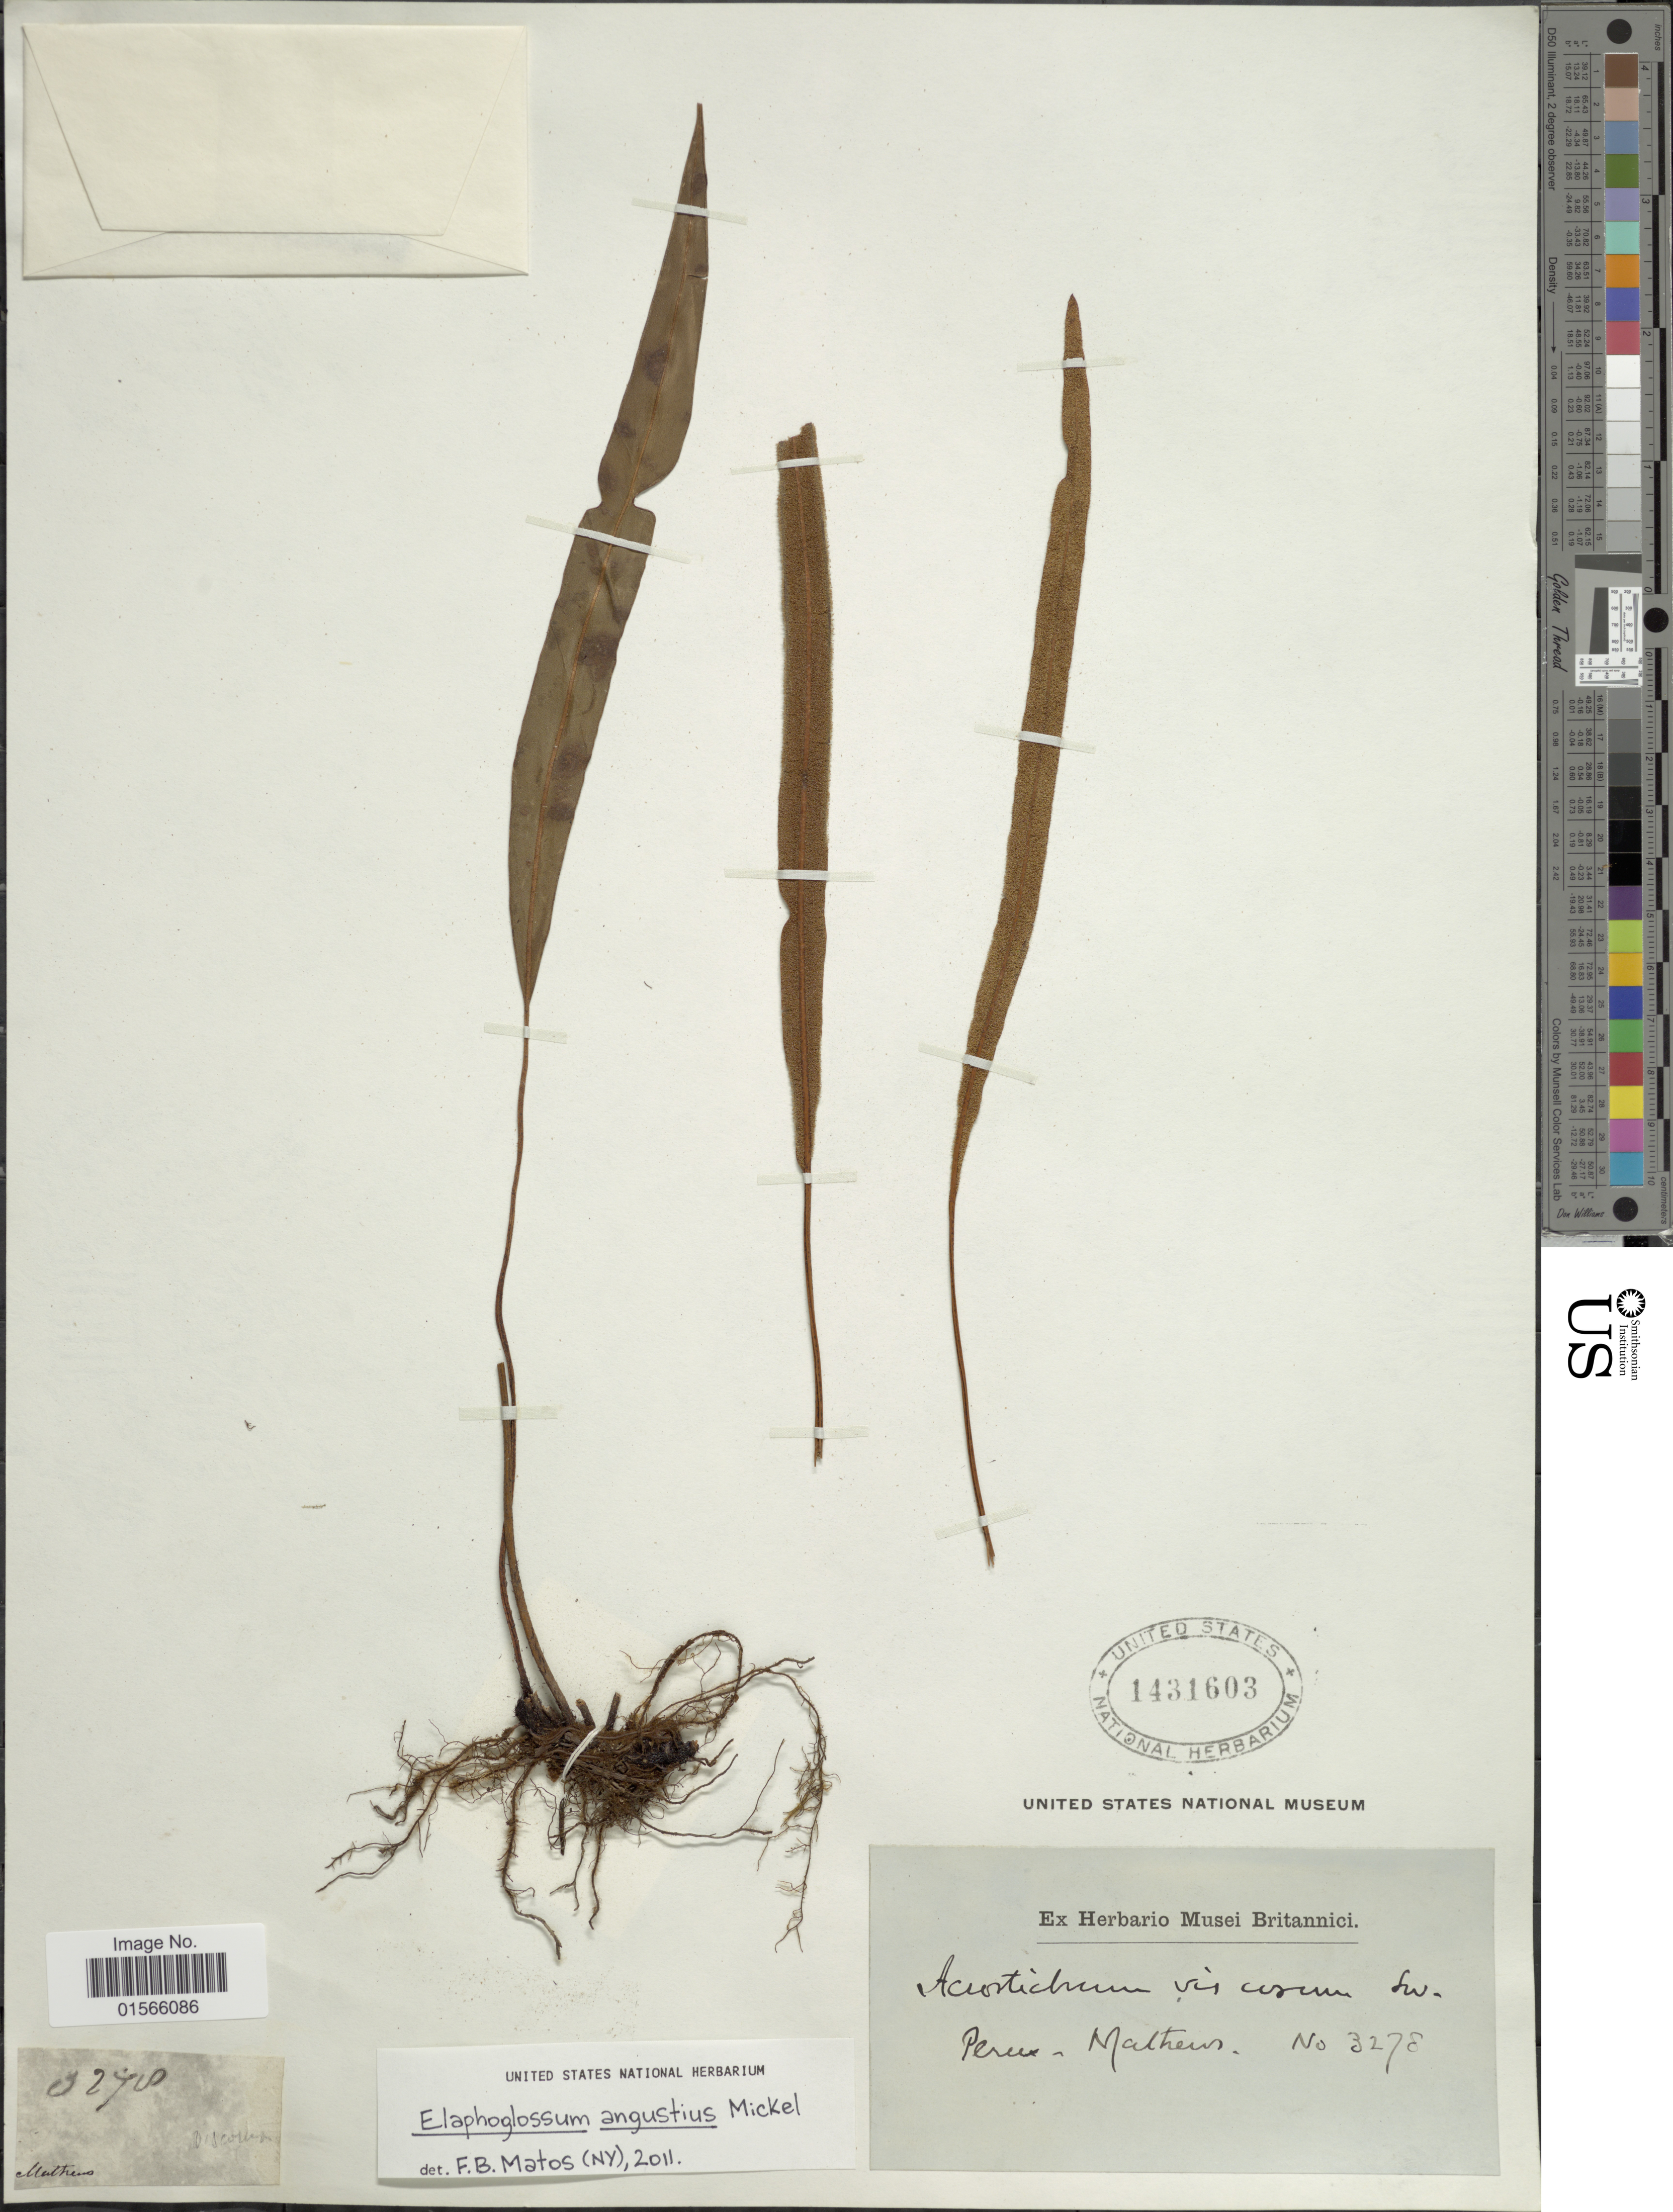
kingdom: Plantae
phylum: Tracheophyta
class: Polypodiopsida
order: Polypodiales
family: Dryopteridaceae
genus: Elaphoglossum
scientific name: Elaphoglossum angustius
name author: Mickel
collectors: -- Mathews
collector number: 3278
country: Peru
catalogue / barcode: US 1431603